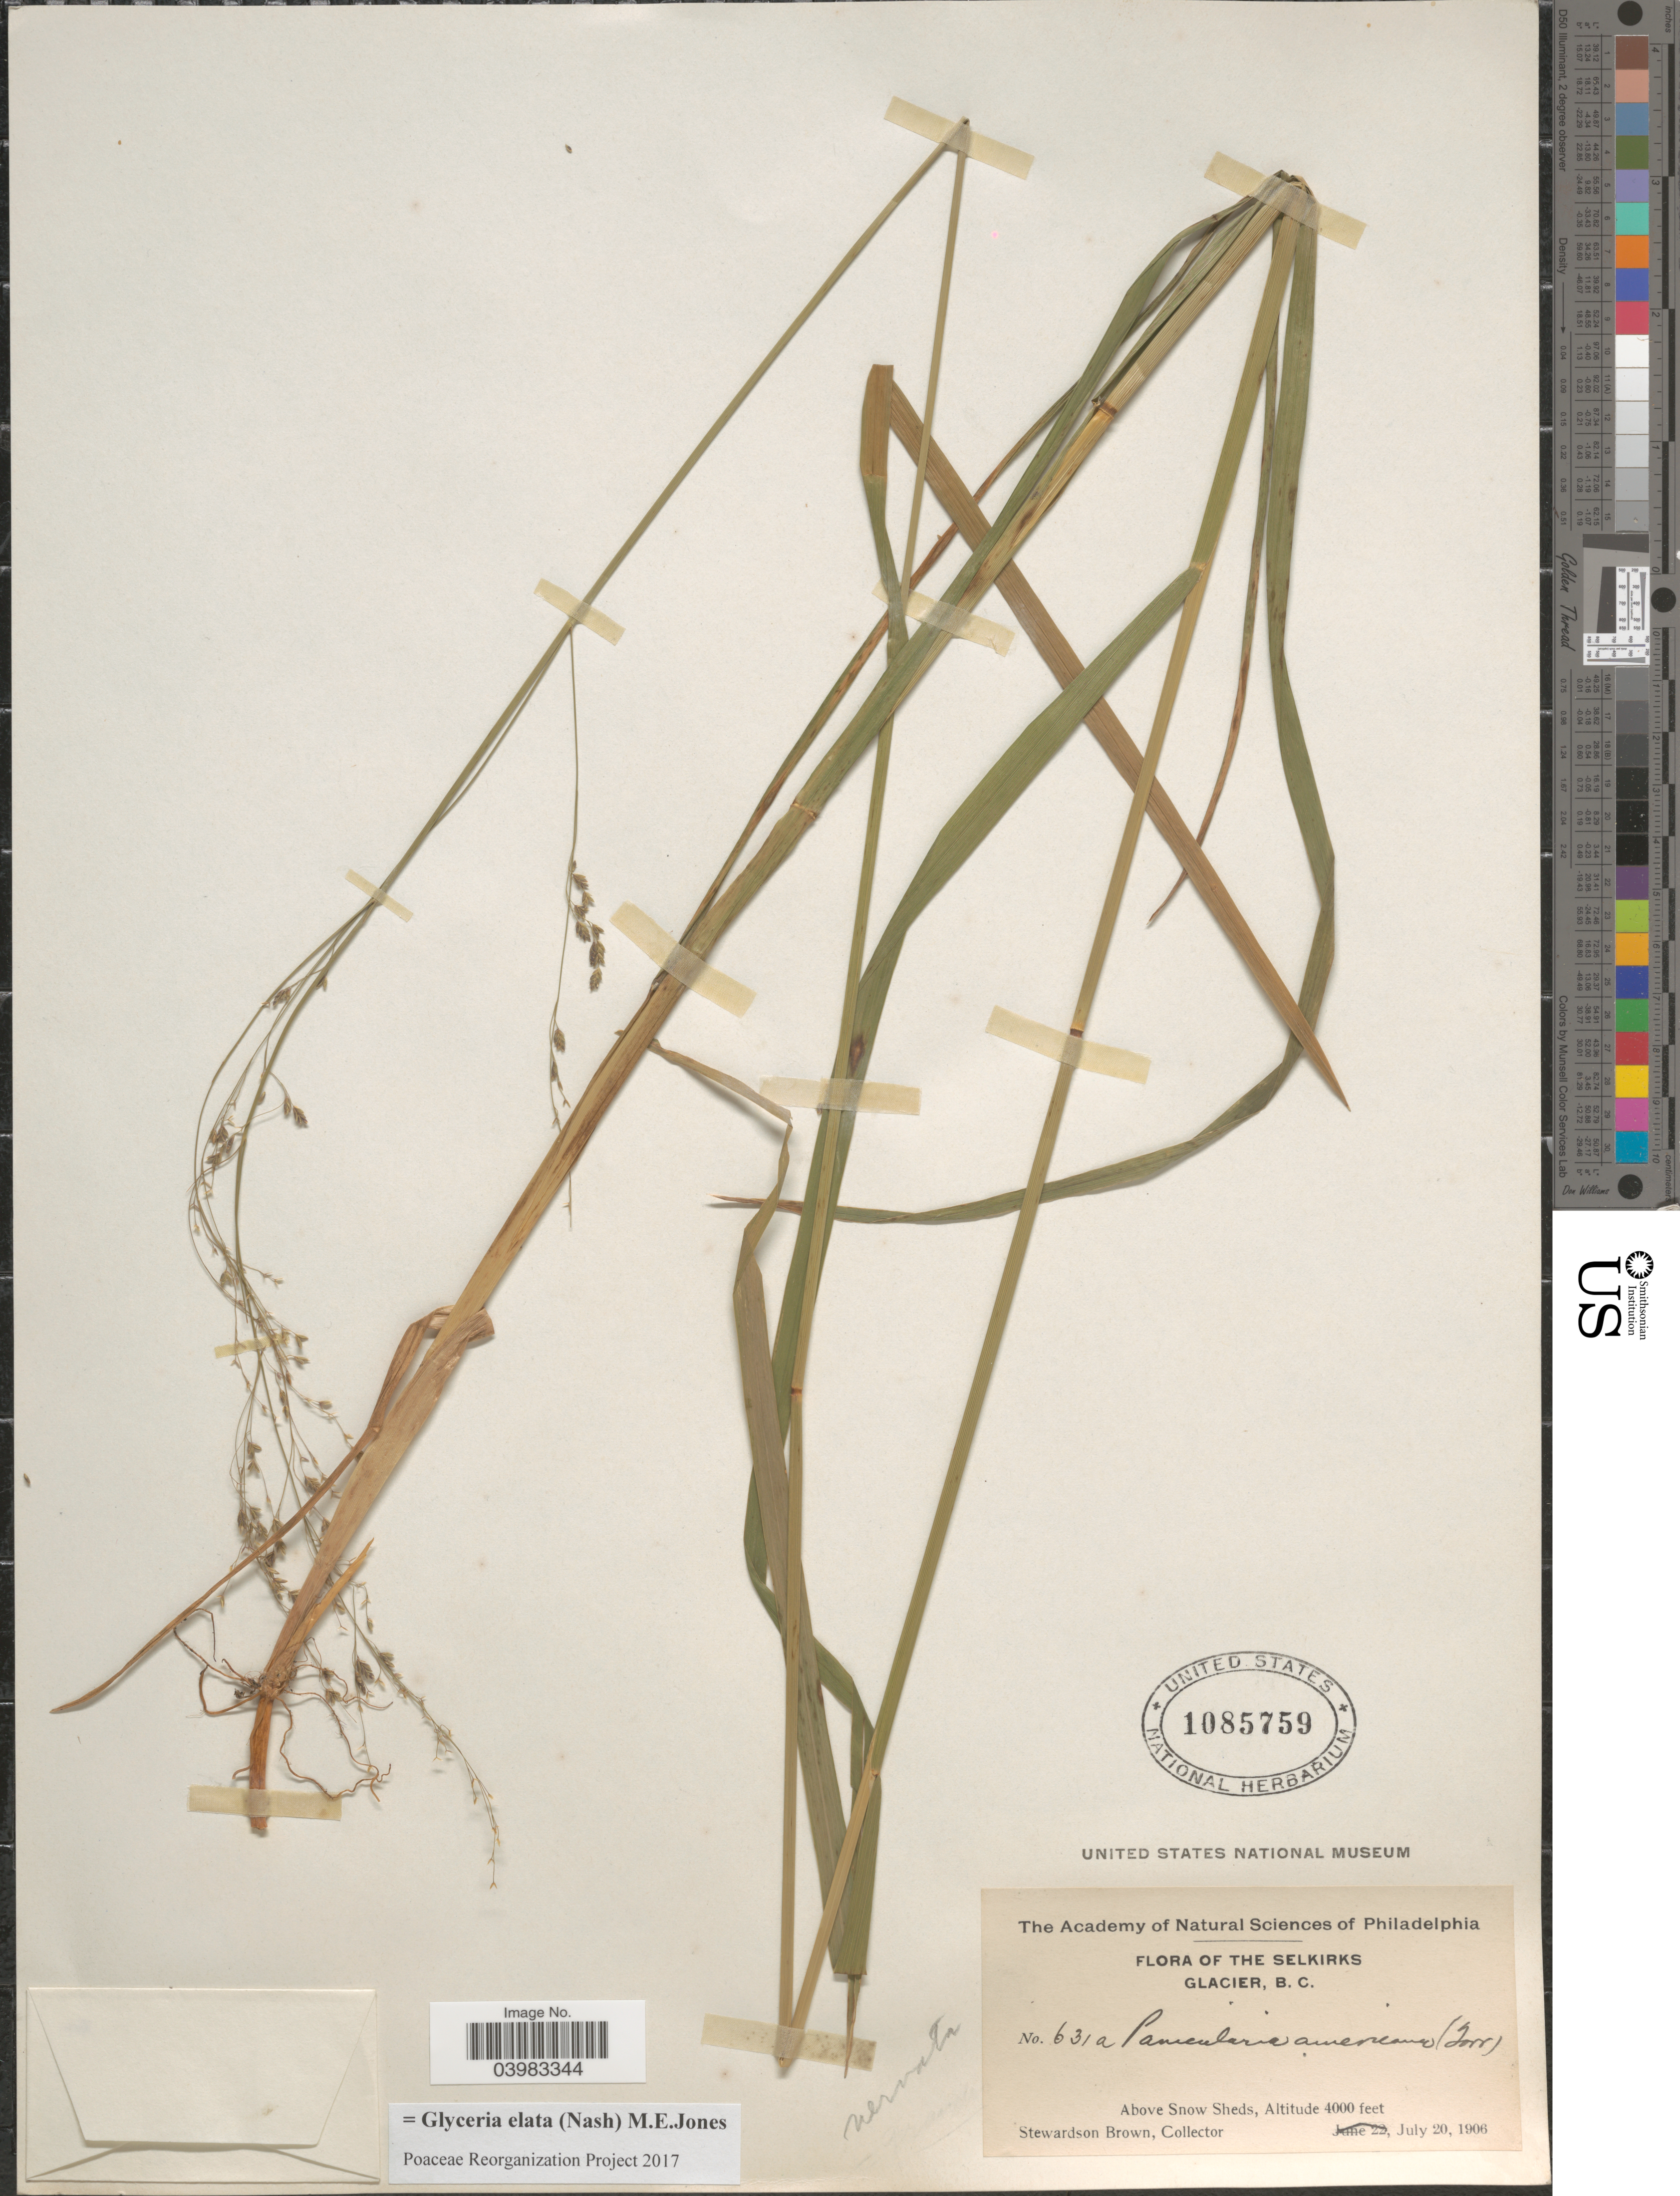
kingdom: Plantae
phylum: Tracheophyta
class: Liliopsida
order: Poales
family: Poaceae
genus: Glyceria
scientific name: Glyceria elata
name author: (Nash) M.E. Jones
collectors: S. Brown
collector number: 631a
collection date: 1906-07-20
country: Canada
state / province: British Columbia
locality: The Selkirks Glacier. Above Snow Sheds.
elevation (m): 1219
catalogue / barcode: US 1085759